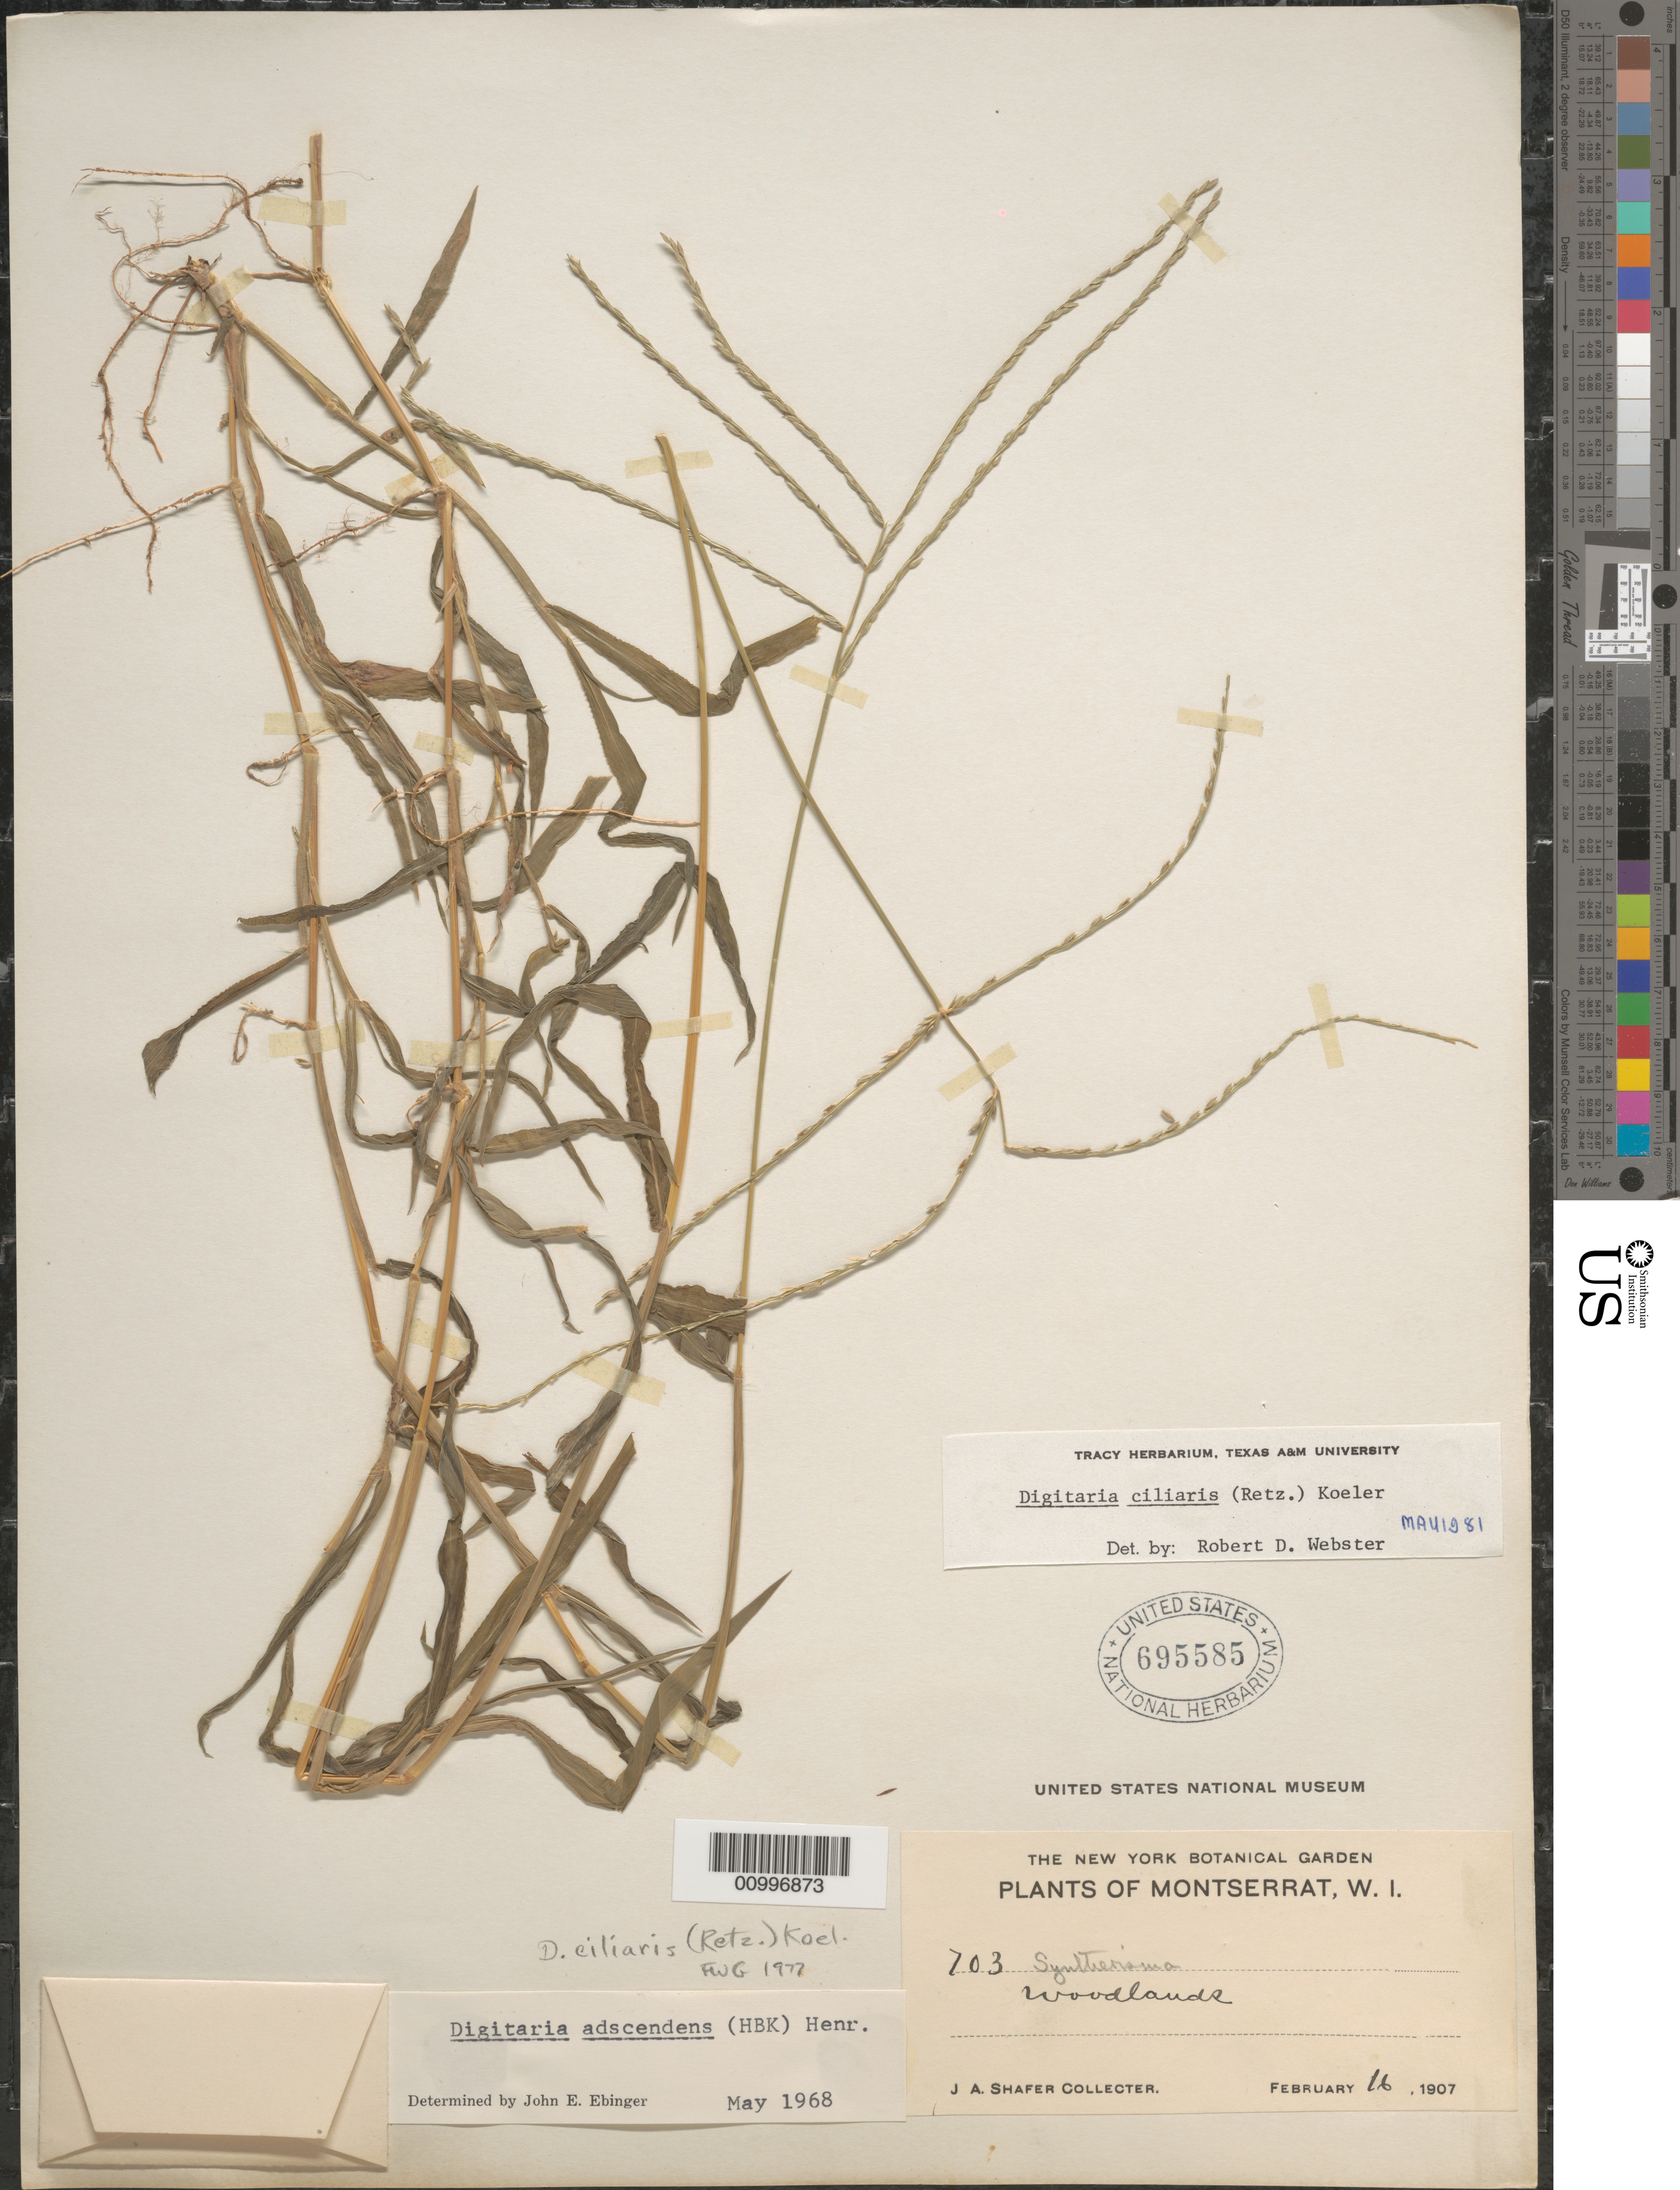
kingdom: Plantae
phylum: Tracheophyta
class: Liliopsida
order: Poales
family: Poaceae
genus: Digitaria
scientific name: Digitaria ciliaris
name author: (Retz.) Koeler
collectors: J. A. Shafer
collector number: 703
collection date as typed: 16 Feb 1907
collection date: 1907-02-16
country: Montserrat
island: Montserrat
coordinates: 0 N, 0 E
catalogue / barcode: US 695585